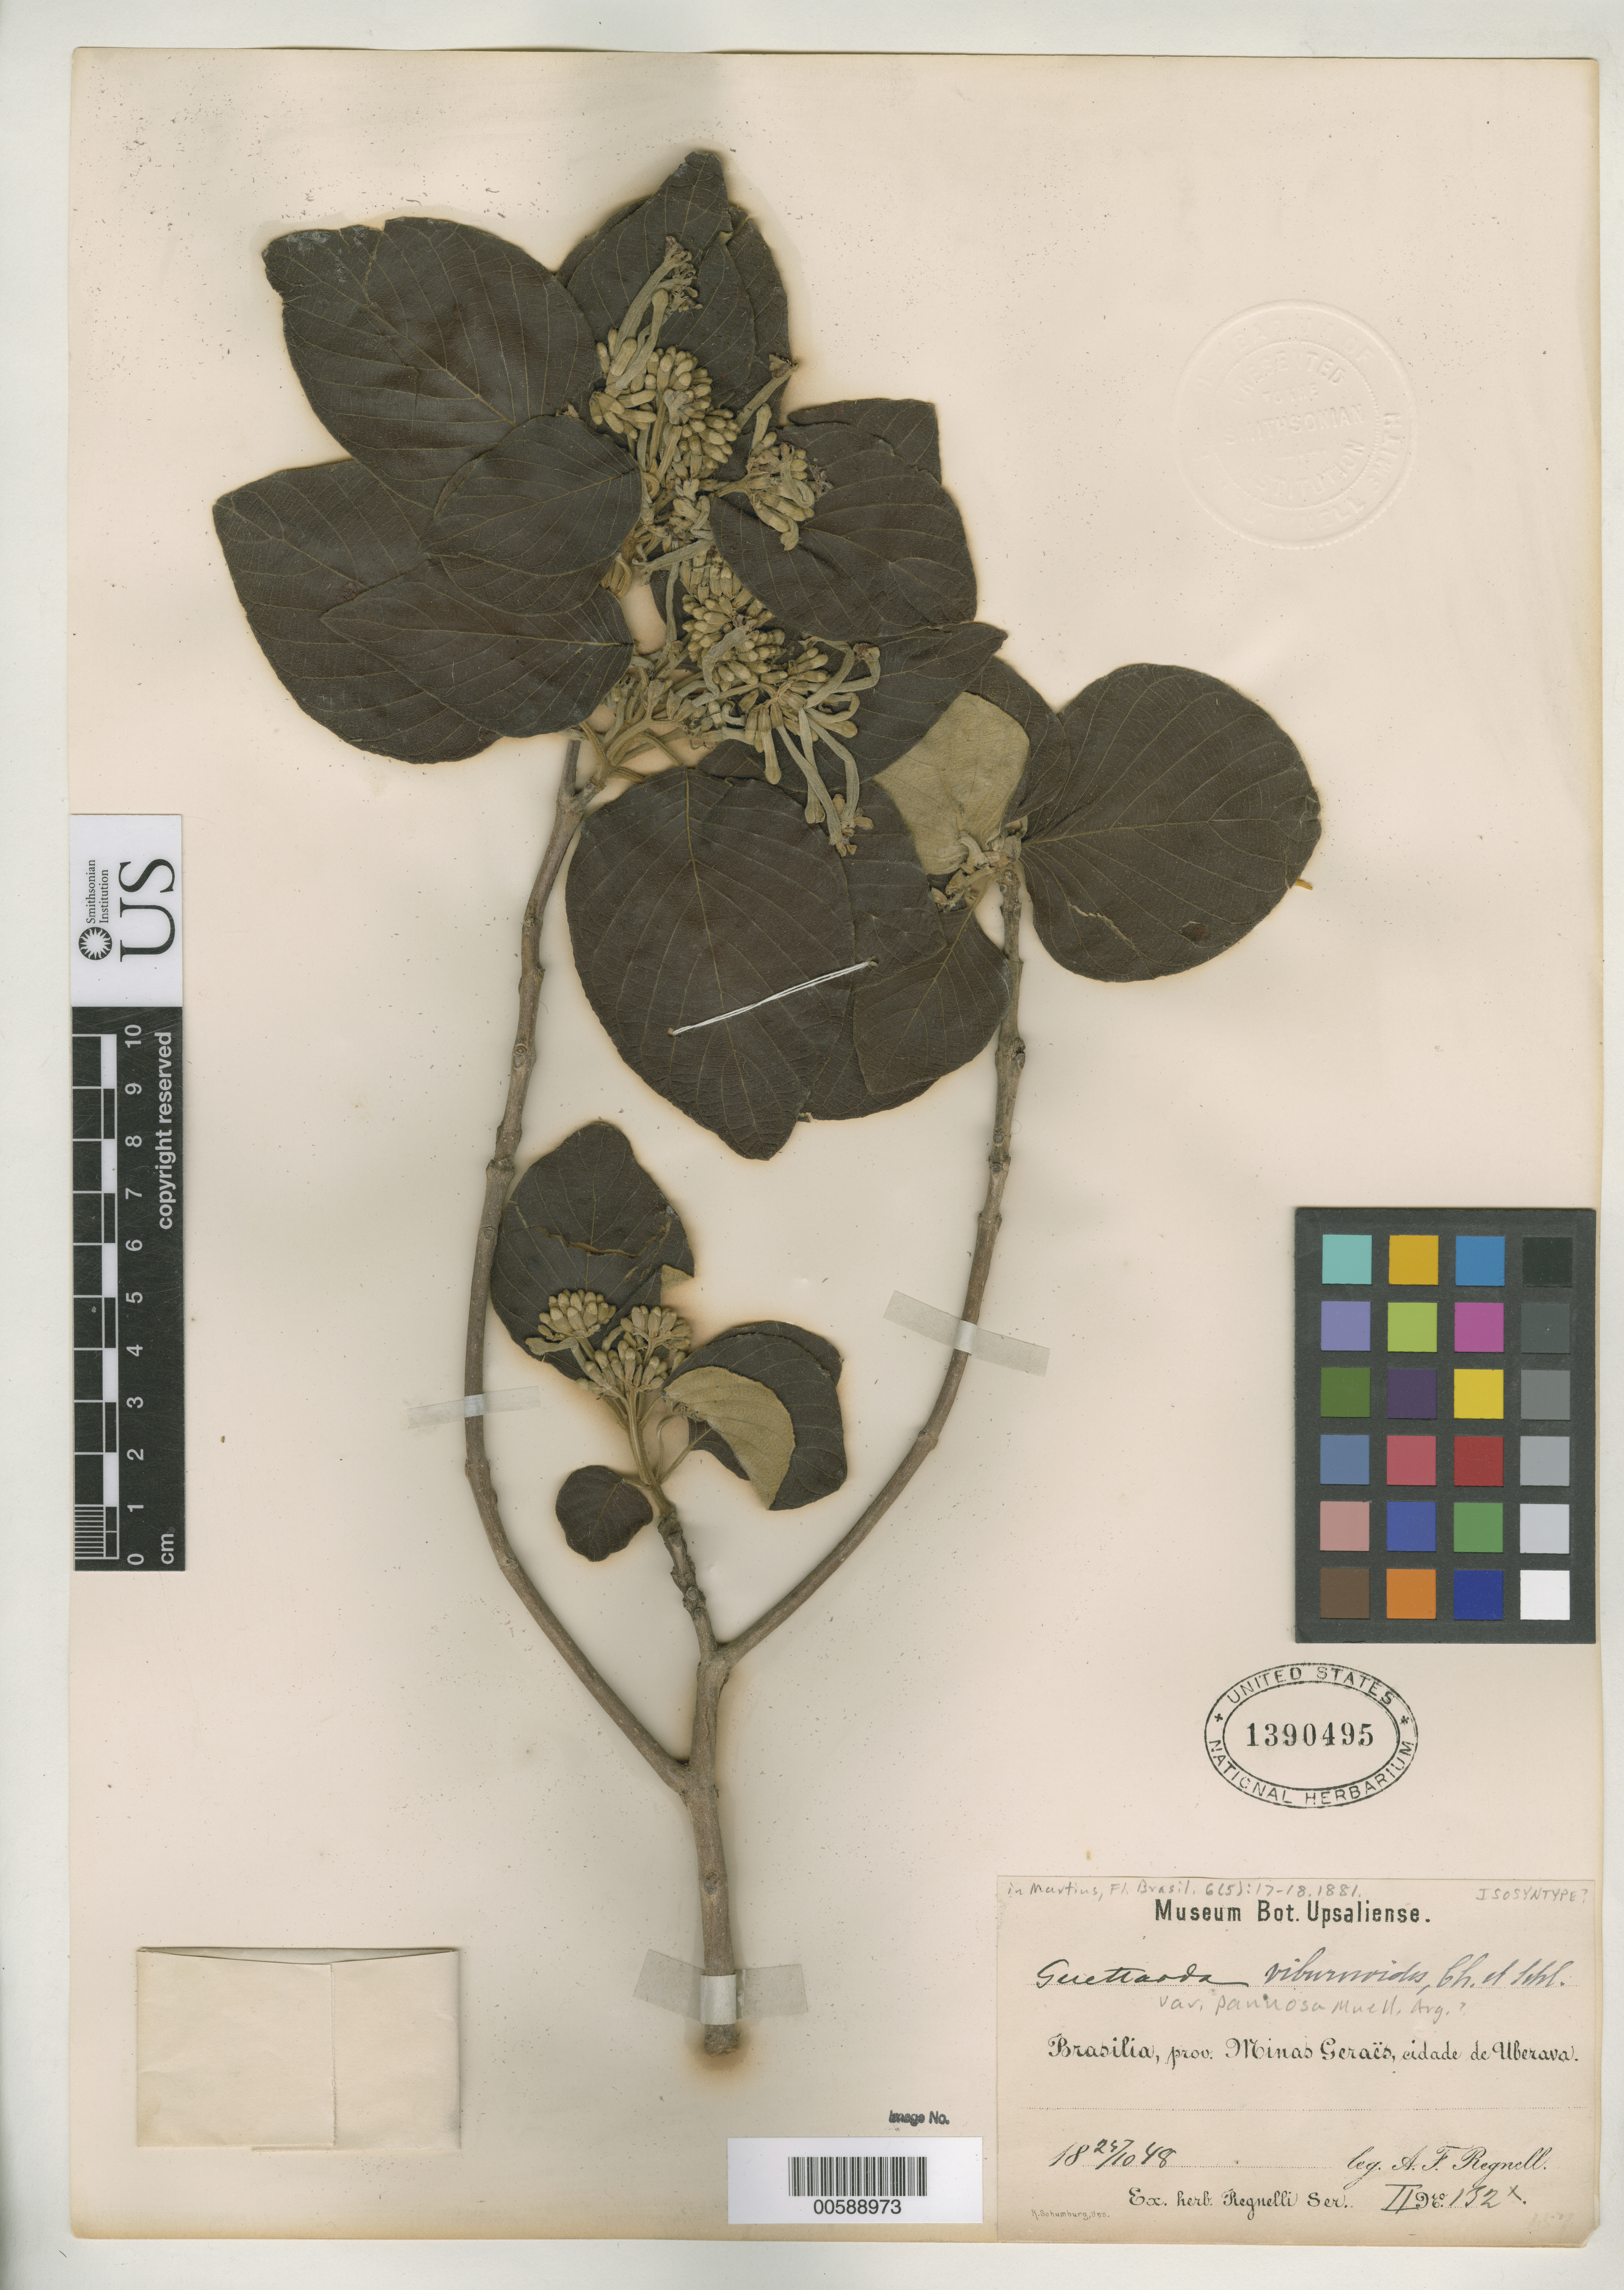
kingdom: Plantae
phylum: Tracheophyta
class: Magnoliopsida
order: Gentianales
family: Rubiaceae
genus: Guettarda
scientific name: Guettarda viburnoides var. pannosa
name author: Müll. Arg. in Mart.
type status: Isosyntype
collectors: A. F. Regnell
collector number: II 132 x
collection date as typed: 29 Oct 1848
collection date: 1848-10-29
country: Brazil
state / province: Minas Gerais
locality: Ciduade de Uberava.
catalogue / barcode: US 1390495